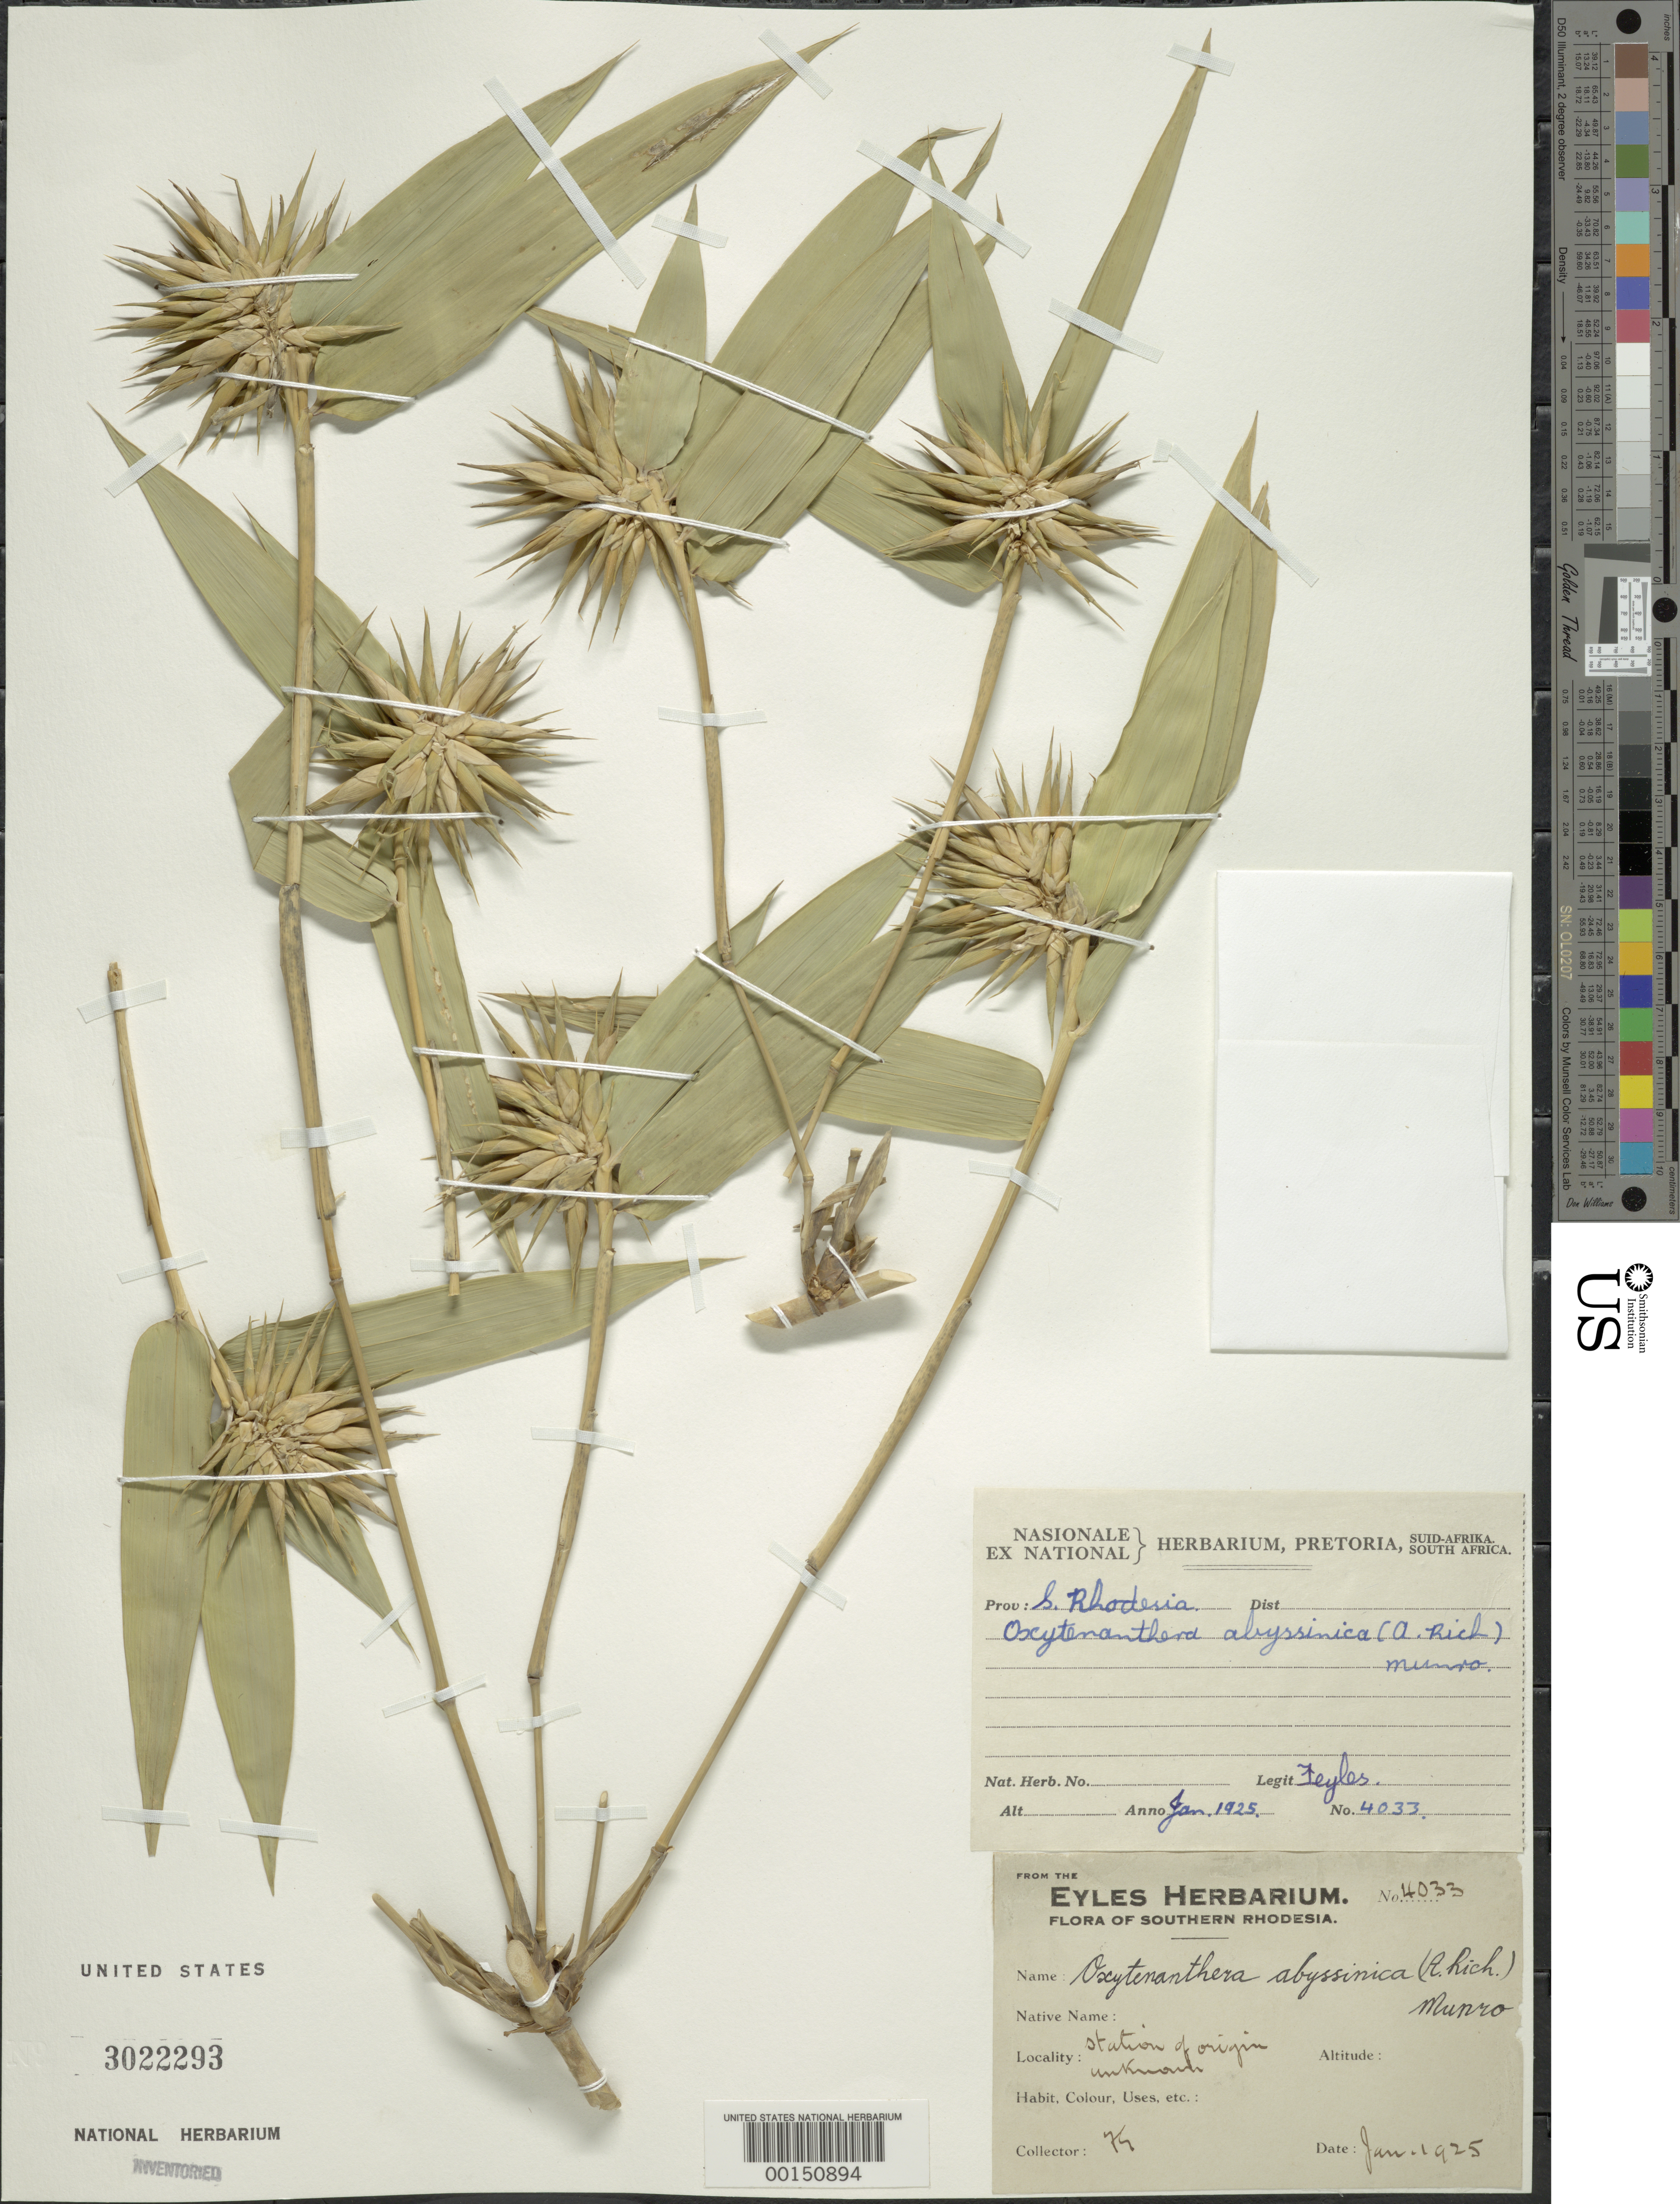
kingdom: Plantae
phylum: Tracheophyta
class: Liliopsida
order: Poales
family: Poaceae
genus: Oxytenanthera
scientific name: Oxytenanthera abyssinica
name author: (A. Rich.) Munro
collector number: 4033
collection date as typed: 01 Jan 1925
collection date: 1925-01-01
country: Zimbabwe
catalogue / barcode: US 3022293